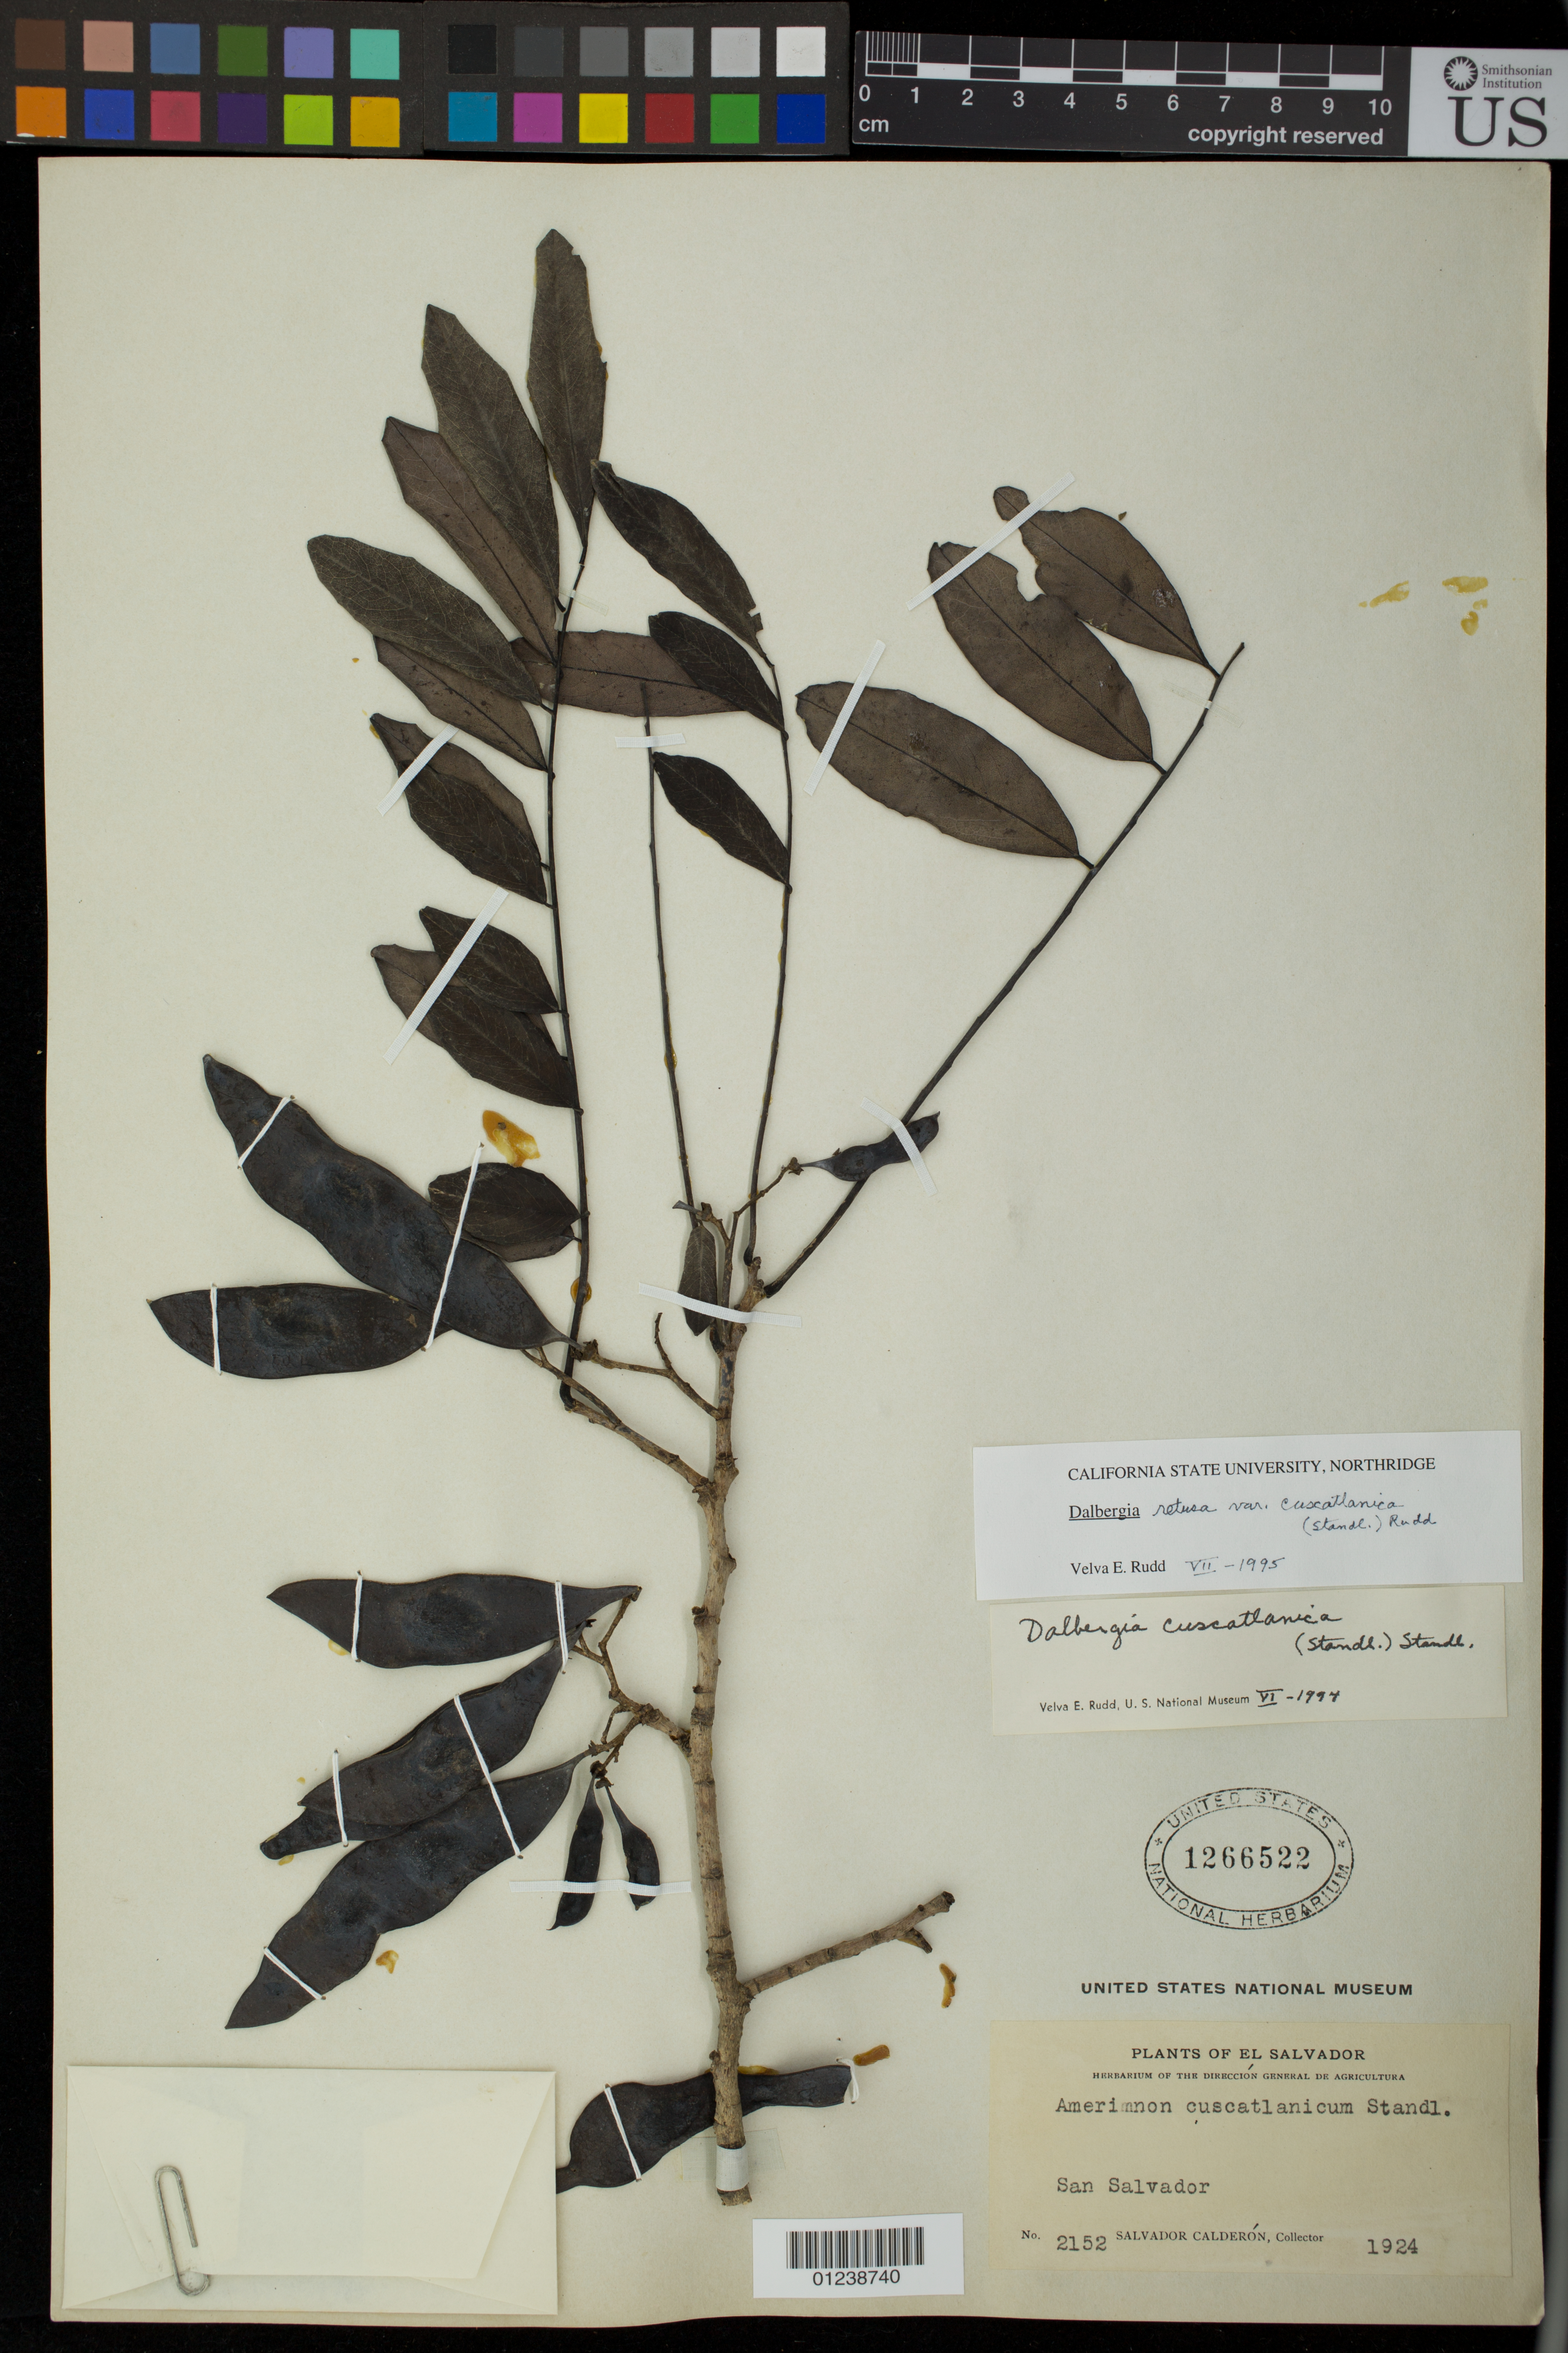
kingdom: Plantae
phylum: Tracheophyta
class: Magnoliopsida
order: Fabales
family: Fabaceae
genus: Dalbergia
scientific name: Dalbergia retusa var. cuscatlanica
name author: (Standl.) Rudd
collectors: S. Calderón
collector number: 2152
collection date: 1924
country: El Salvador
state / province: San Salvador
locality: San Salvador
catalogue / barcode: US 1266522